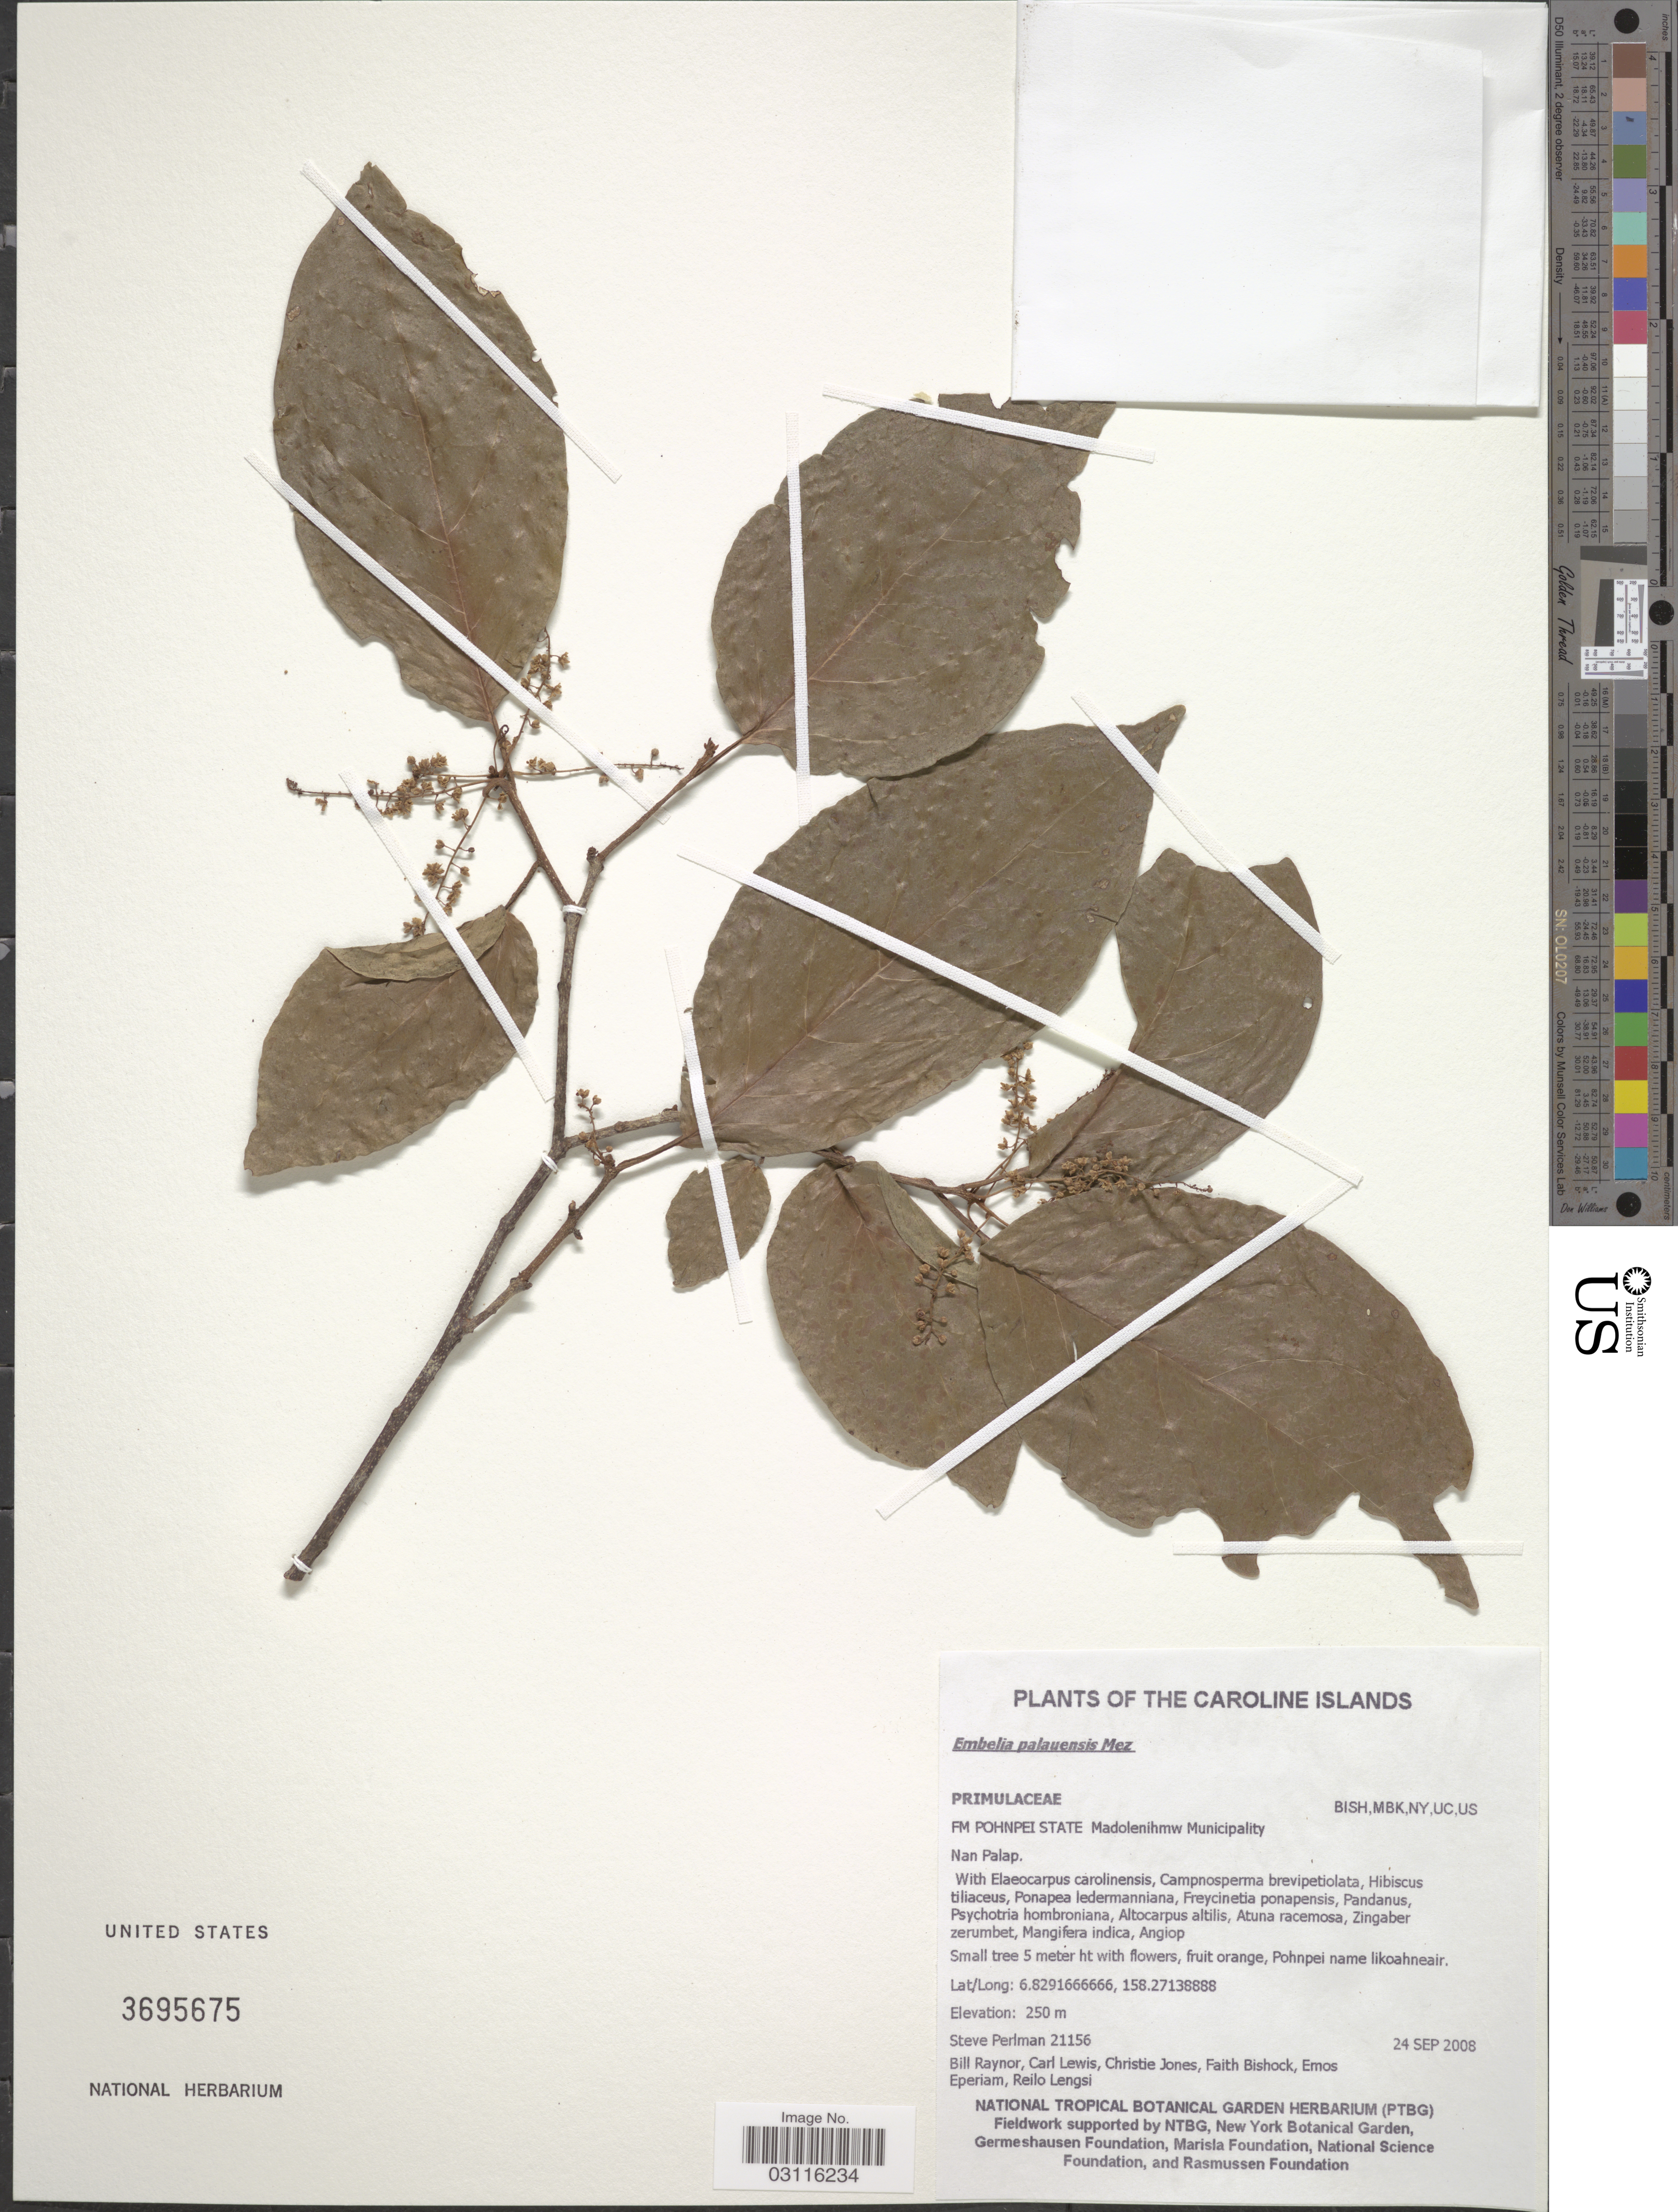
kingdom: Plantae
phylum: Tracheophyta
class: Magnoliopsida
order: Ericales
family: Primulaceae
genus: Embelia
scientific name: Embelia palauensis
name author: Mez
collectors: S. Perlman, B. Raynor, C. Lewis, Carleen Jones & et al.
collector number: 21156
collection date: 2008-09-24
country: Micronesia, Federated States of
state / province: Pohnpei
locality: The Caroline Islands. FM Pohnpei State Madolenihmw Municipality. Nan Palap.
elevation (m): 250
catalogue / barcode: US 3695675